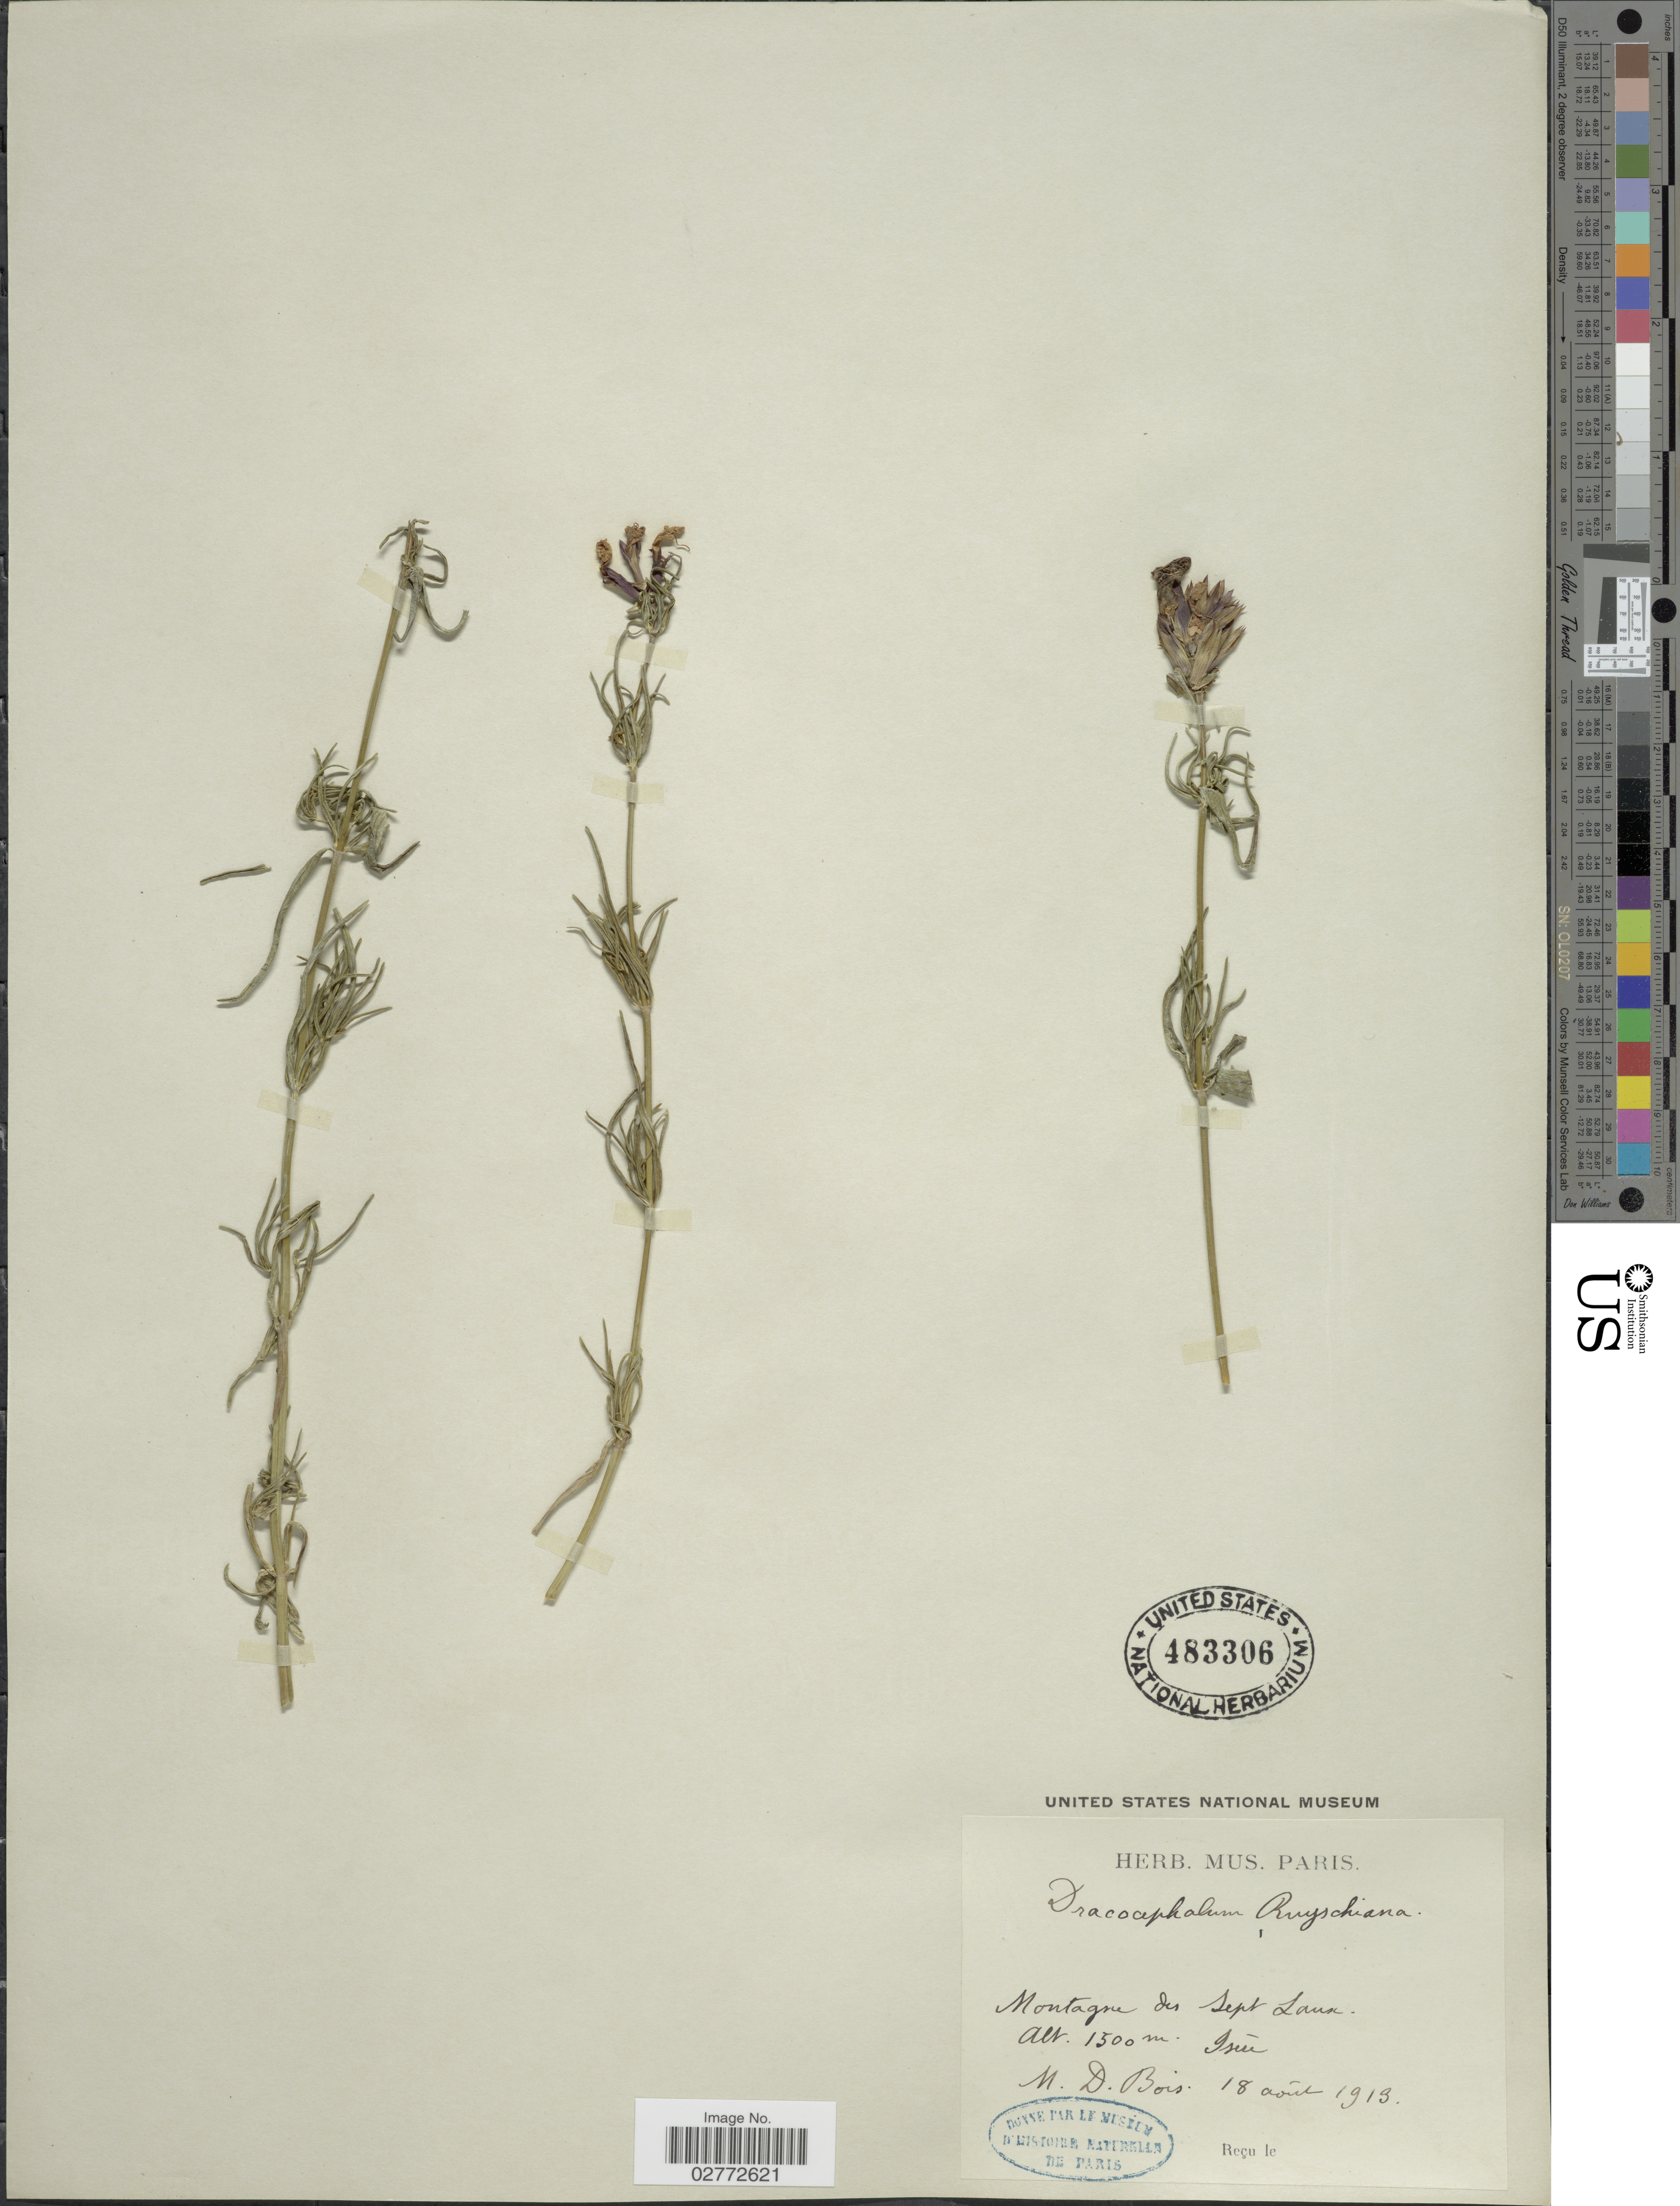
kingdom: Plantae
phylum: Tracheophyta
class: Magnoliopsida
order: Lamiales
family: Lamiaceae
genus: Dracocephalum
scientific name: Dracocephalum ruyschiana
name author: L.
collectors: M. Bois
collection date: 1913-08-18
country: France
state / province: Auvergne-Rhône-Alpes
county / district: Isère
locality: Montagne des Sept Laux. Isere.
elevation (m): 1500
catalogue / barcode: US 483306